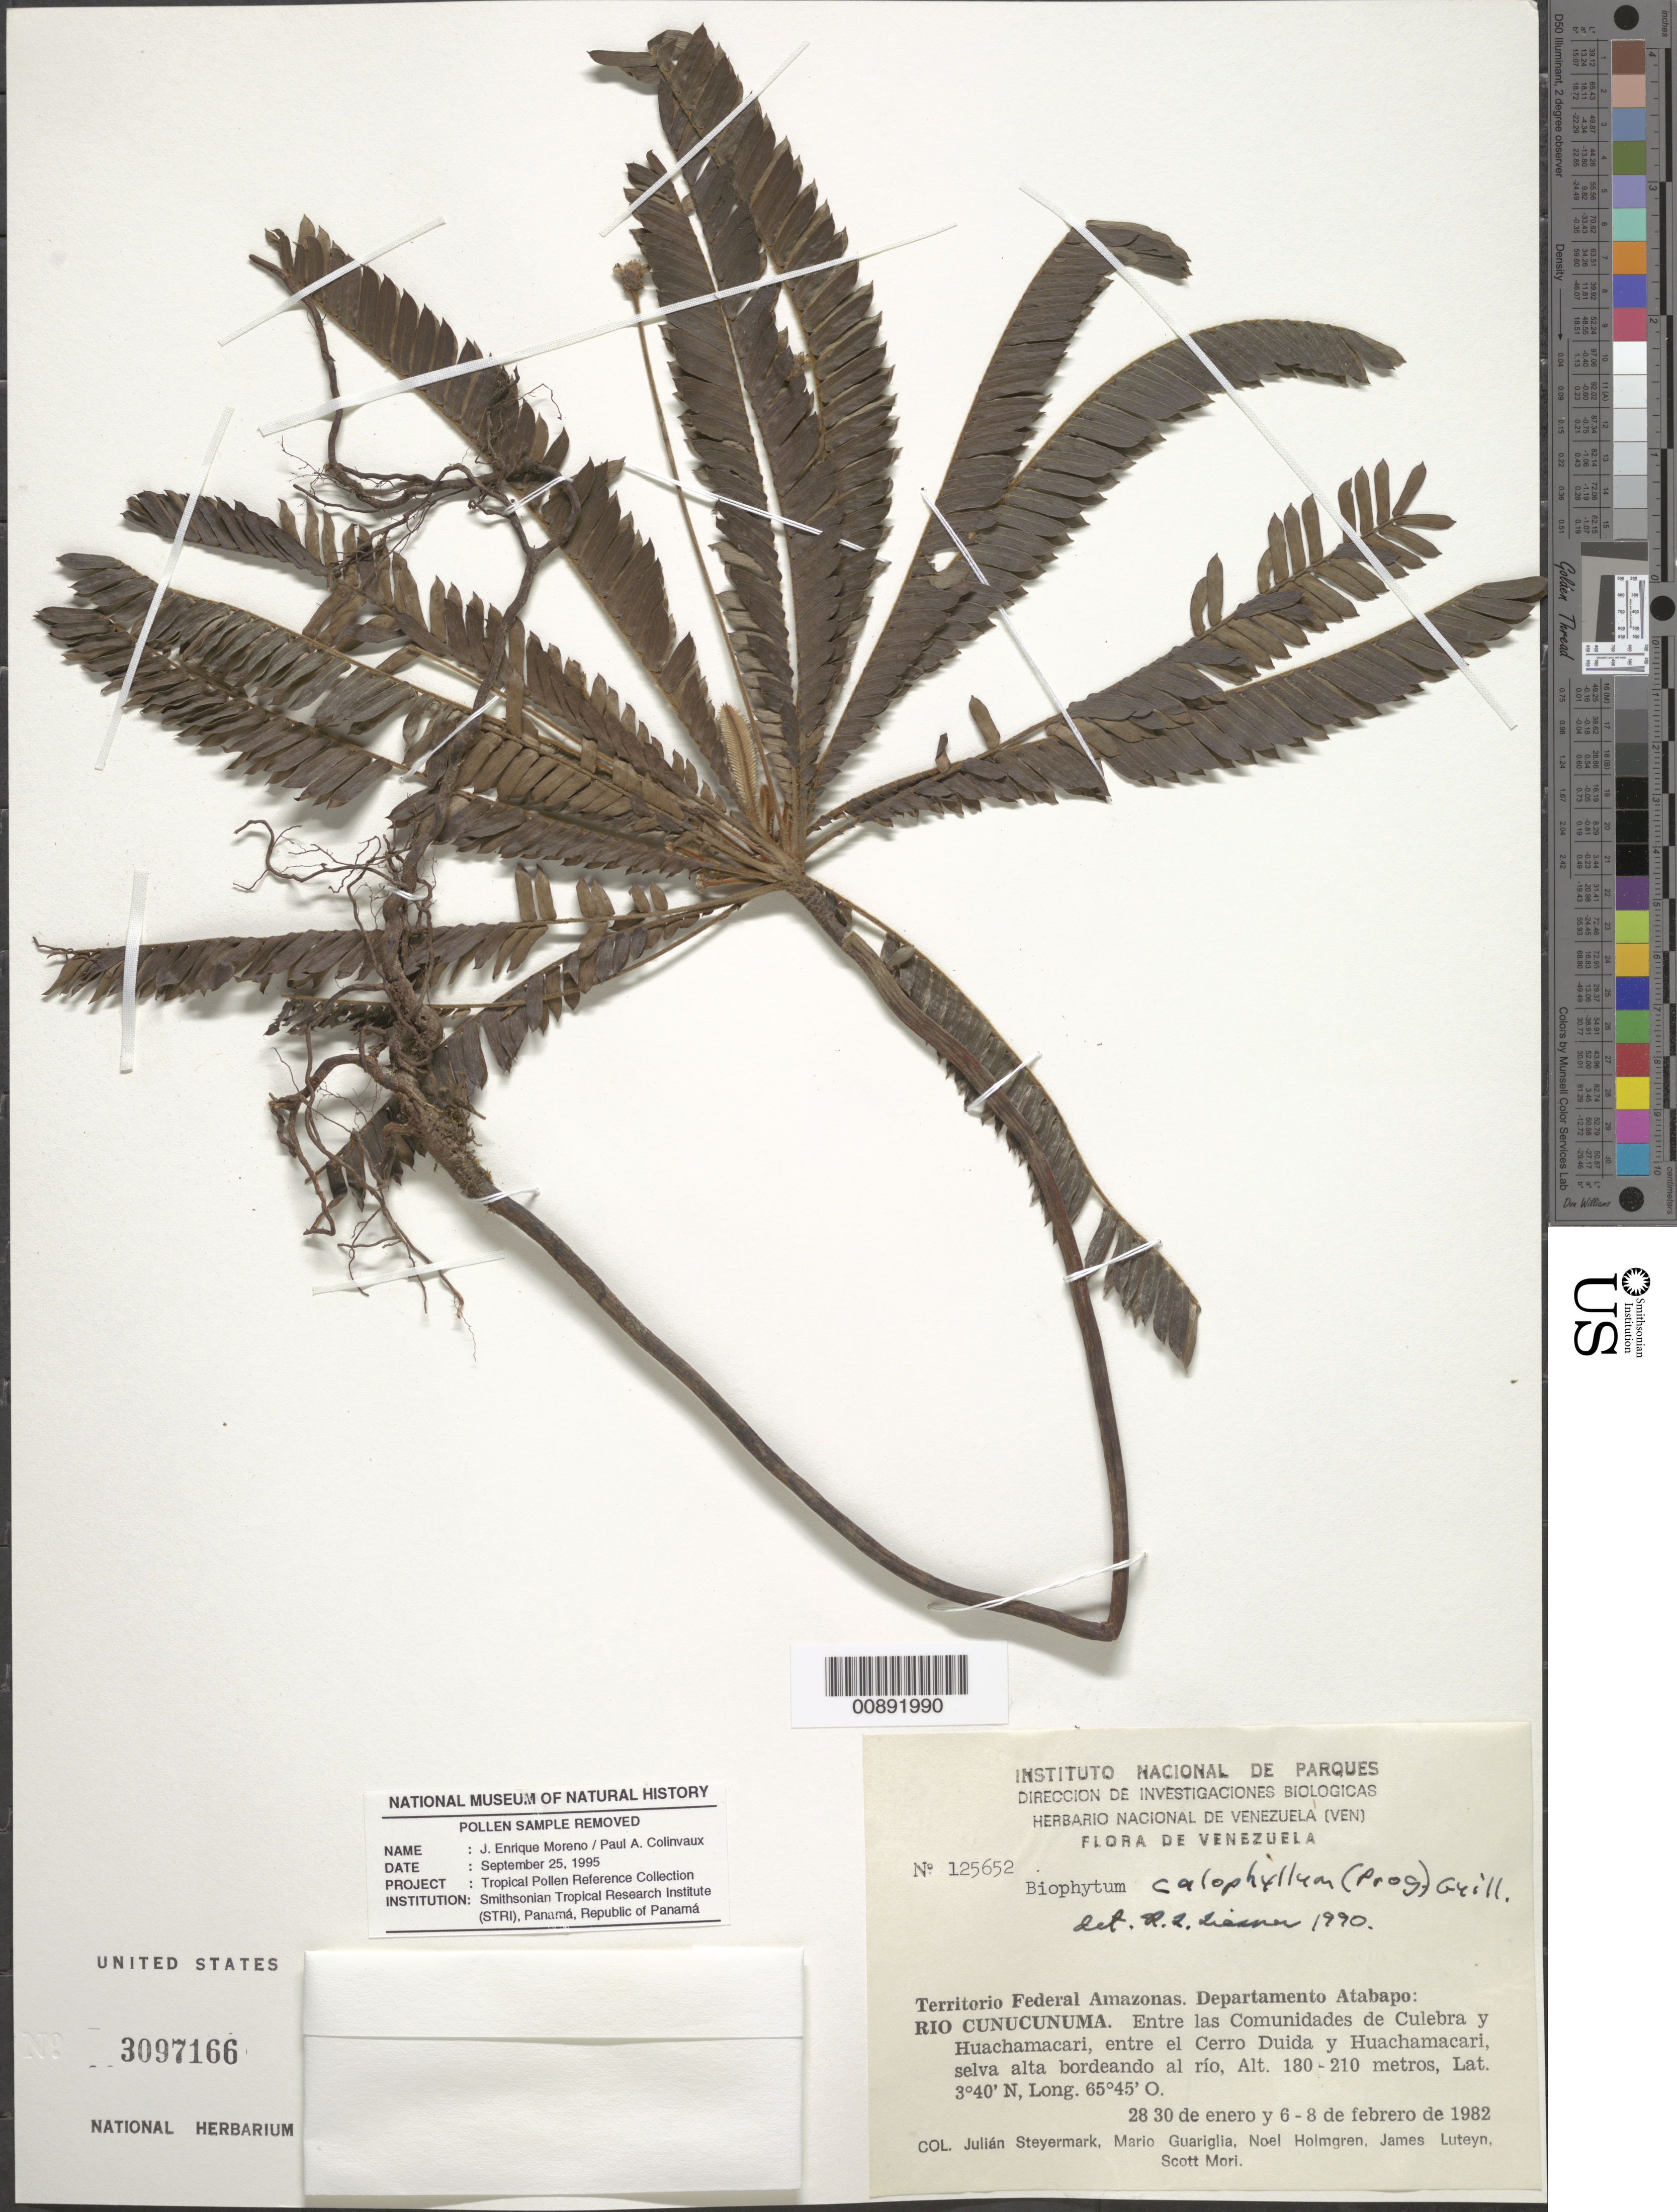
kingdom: Plantae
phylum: Tracheophyta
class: Magnoliopsida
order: Oxalidales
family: Oxalidaceae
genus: Biophytum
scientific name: Biophytum calophyllum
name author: (Progel) Guillaumin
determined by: Liesner, R. L.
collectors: J. Steyermark, M. Guariglia P., N. H. Holmgren, J. L. Luteyn & S. Mori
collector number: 125652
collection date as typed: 28-Jan-82 to 8-Feb-82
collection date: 1982-01-28/1982-02-08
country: Venezuela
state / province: Amazonas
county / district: Atabapo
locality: Culebra to Huachamacari, betw Cerro Duida and Huachamarcari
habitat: Selva alta bordeando al rio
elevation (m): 180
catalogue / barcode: US 3097166